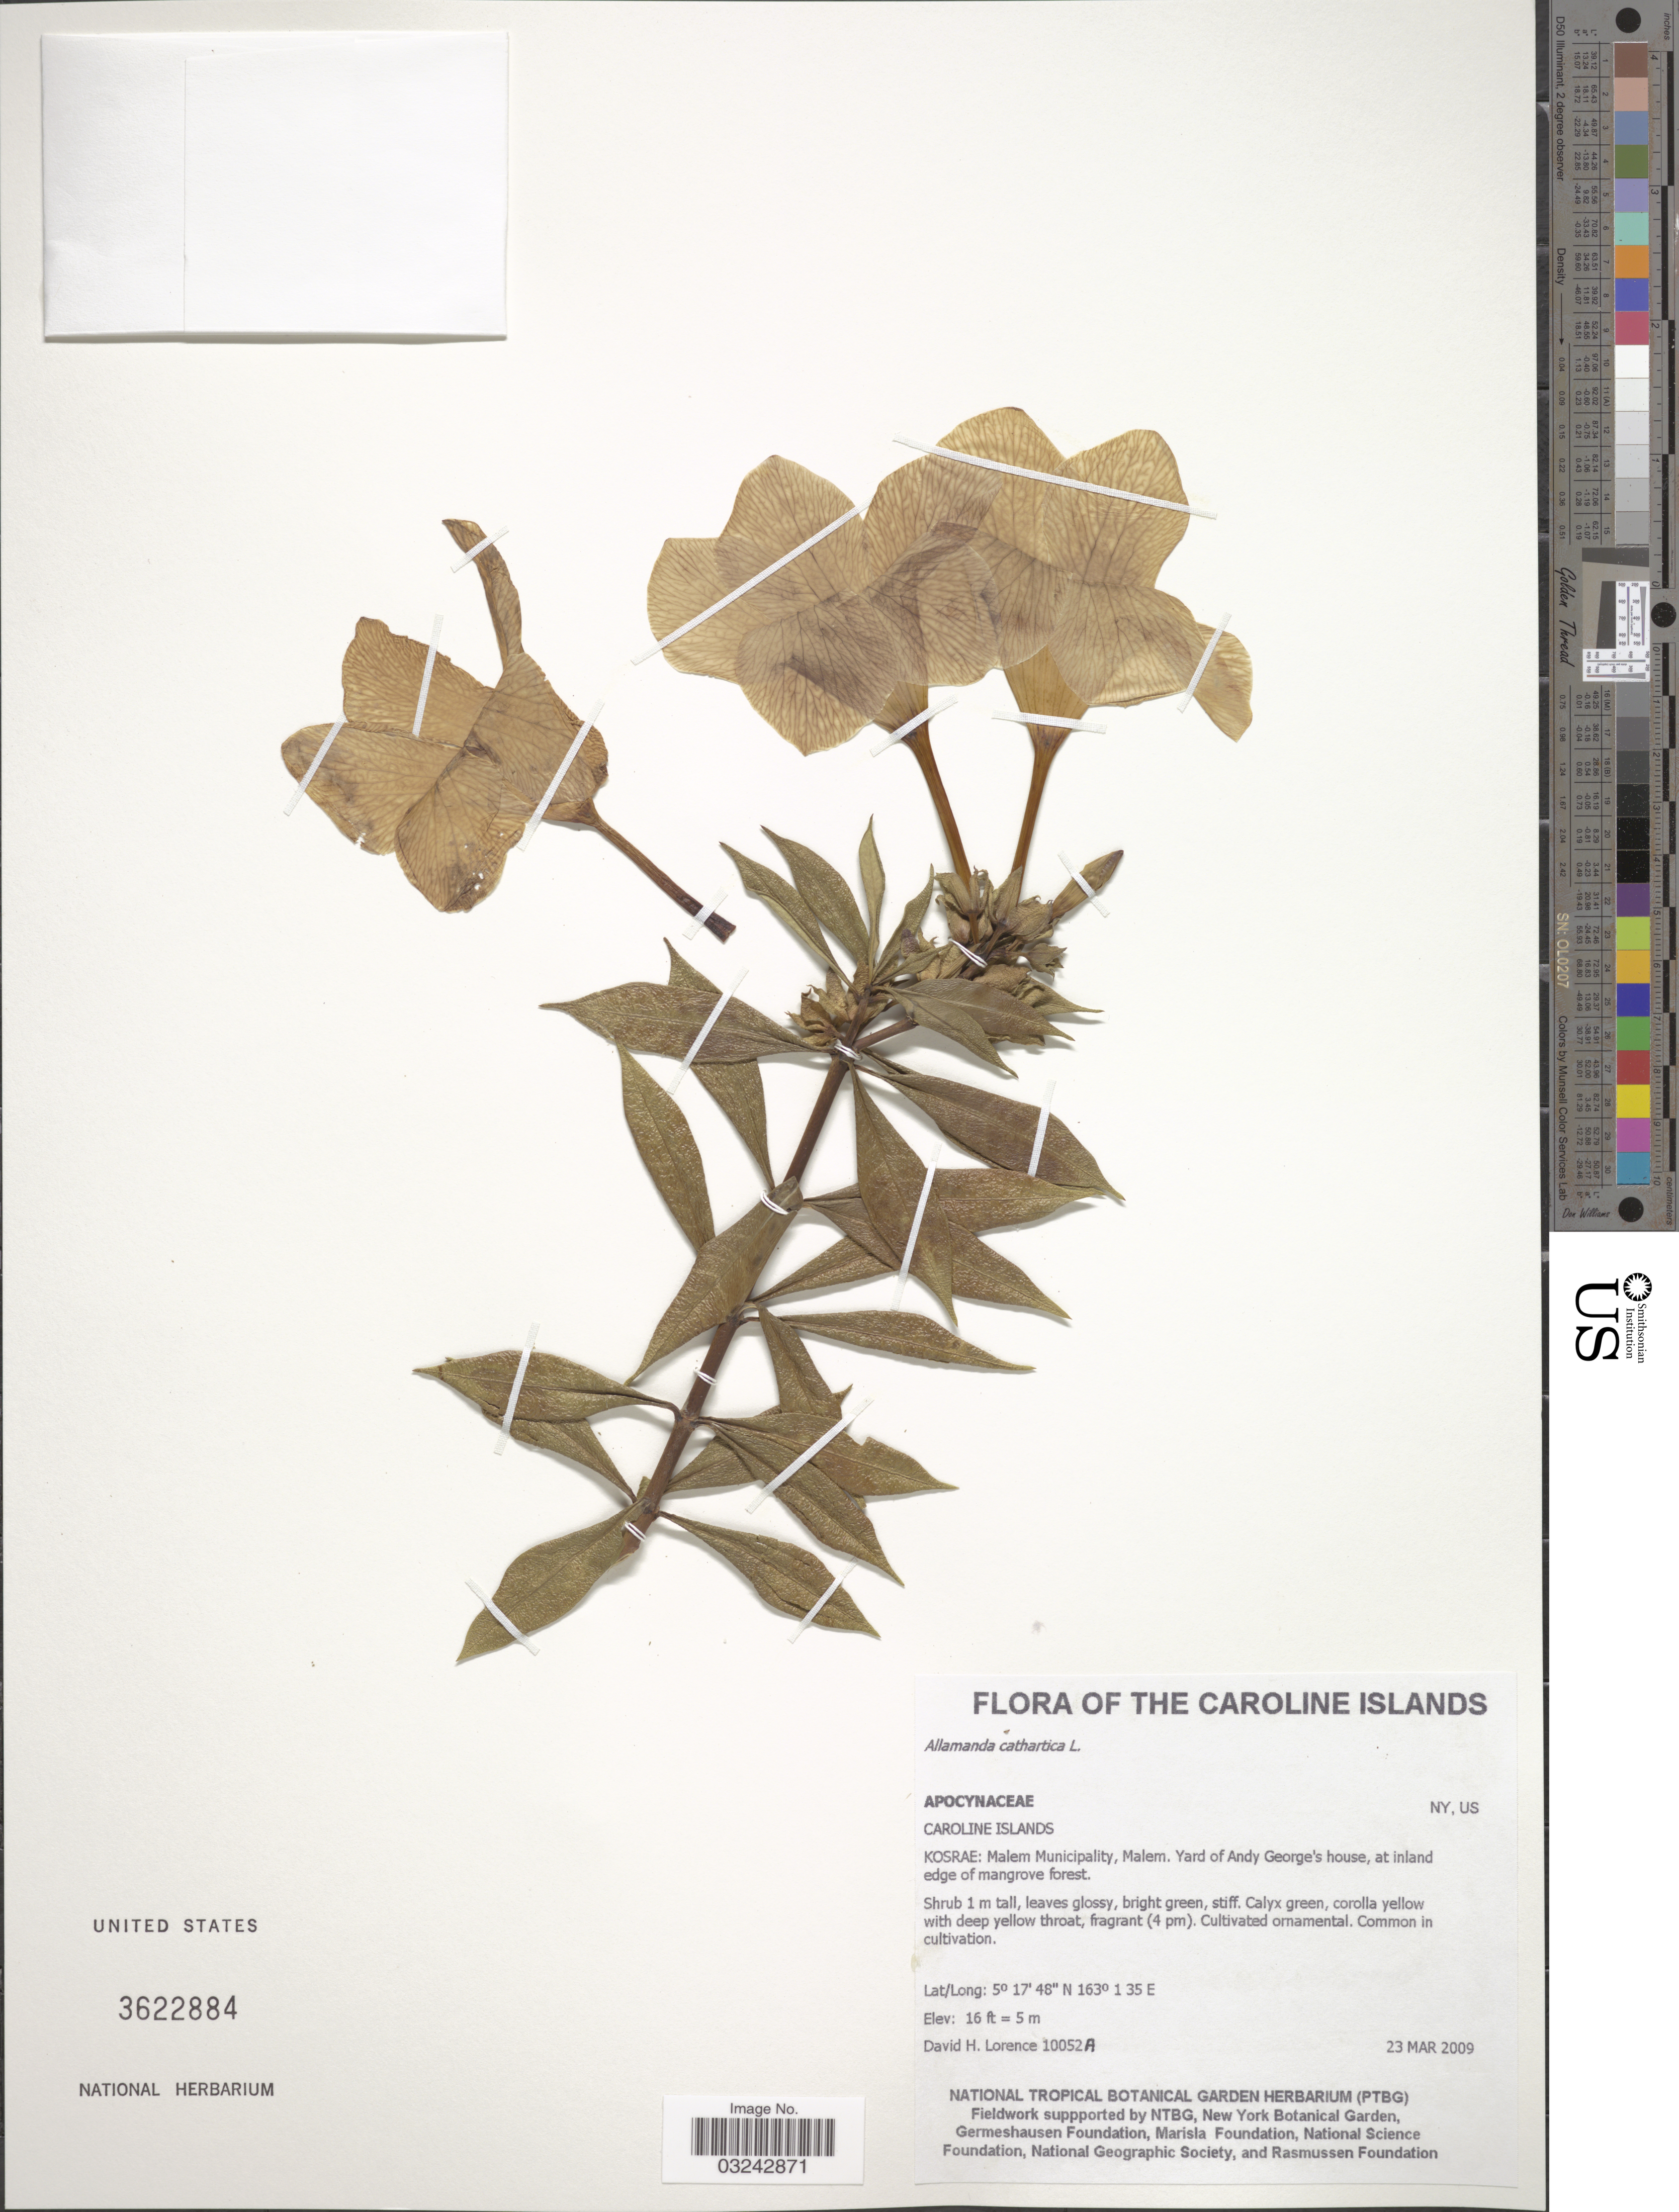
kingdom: Plantae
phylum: Tracheophyta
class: Magnoliopsida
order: Gentianales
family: Apocynaceae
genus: Allamanda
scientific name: Allamanda cathartica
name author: L.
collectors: D. Lorence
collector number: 10052A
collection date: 2009-03-23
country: Micronesia, Federated States of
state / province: Kosrae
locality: The Caroline Islands, Malem Municipality, Malem. Yard of Andy George's house.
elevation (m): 5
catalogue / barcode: US 3622884